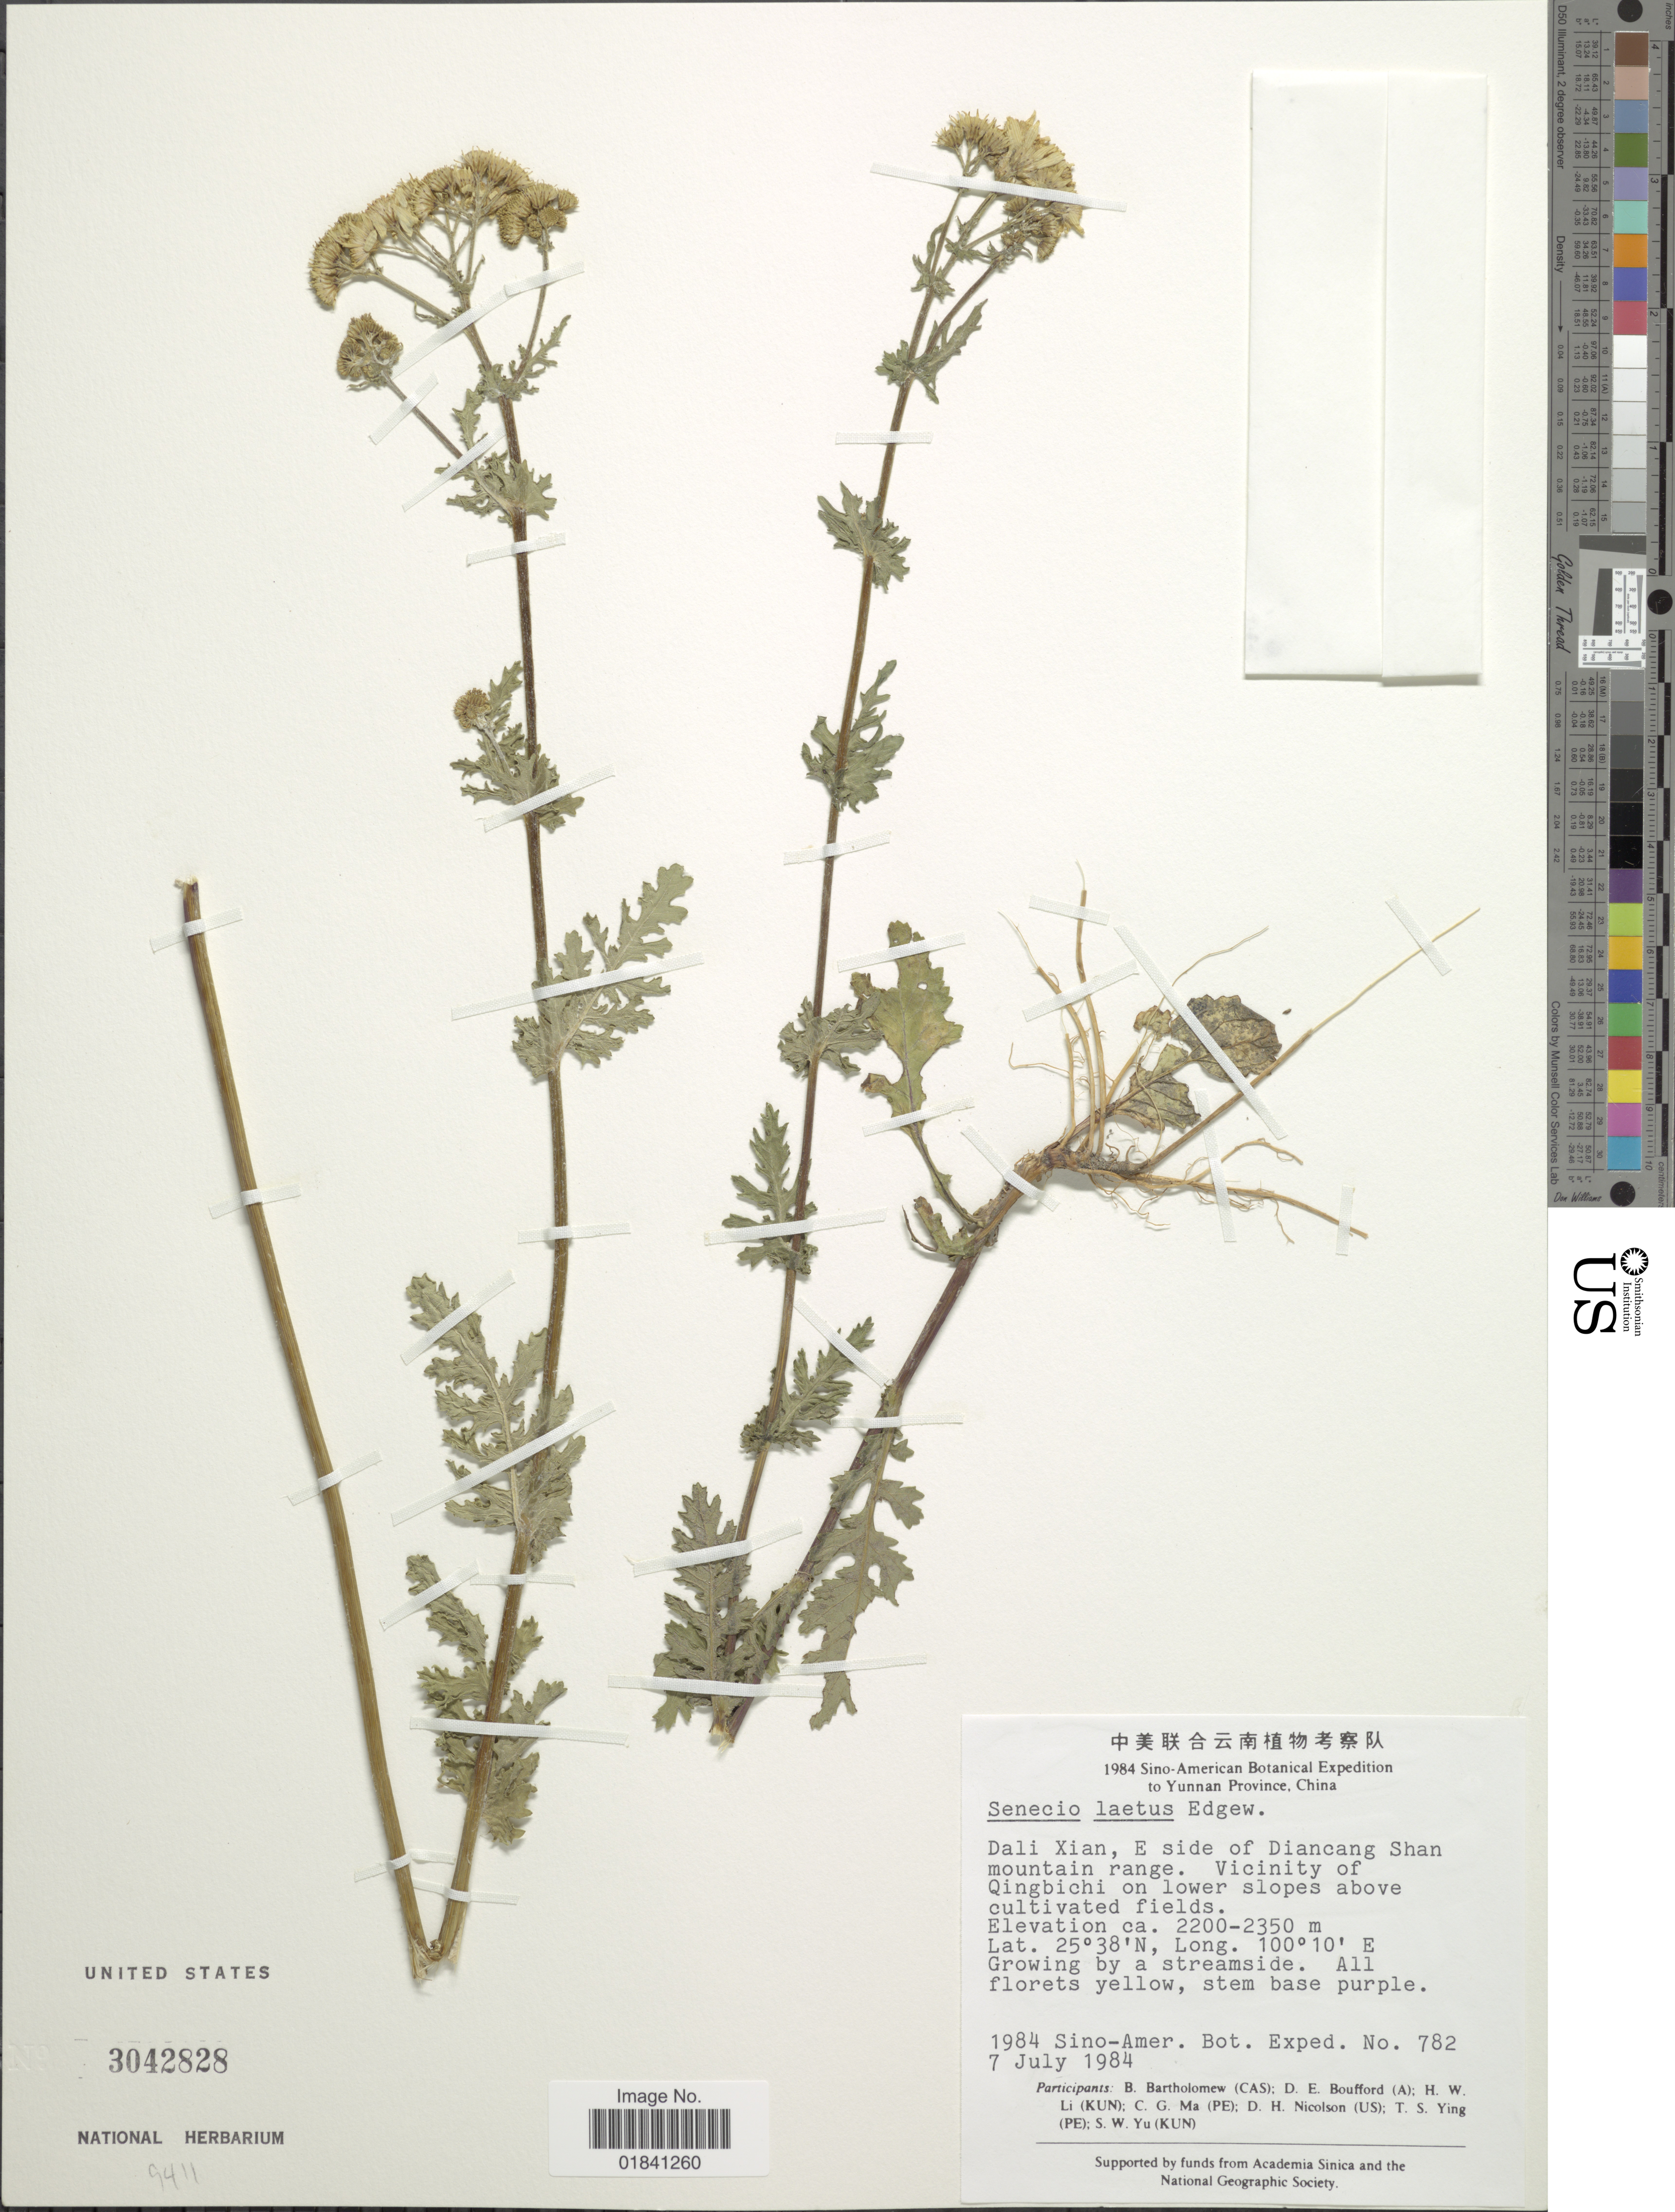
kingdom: Plantae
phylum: Tracheophyta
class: Magnoliopsida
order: Asterales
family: Asteraceae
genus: Senecio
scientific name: Senecio laetus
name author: Edgew.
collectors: Sino-Amer. Bot. Exped. 1984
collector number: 782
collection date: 1984-07-07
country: China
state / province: Yunnan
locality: Dali Xian, E side of Diancang Shan mountain range. Vicinity of Qingbichi on lower slopes above cultivated fields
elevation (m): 2200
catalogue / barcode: US 3042828